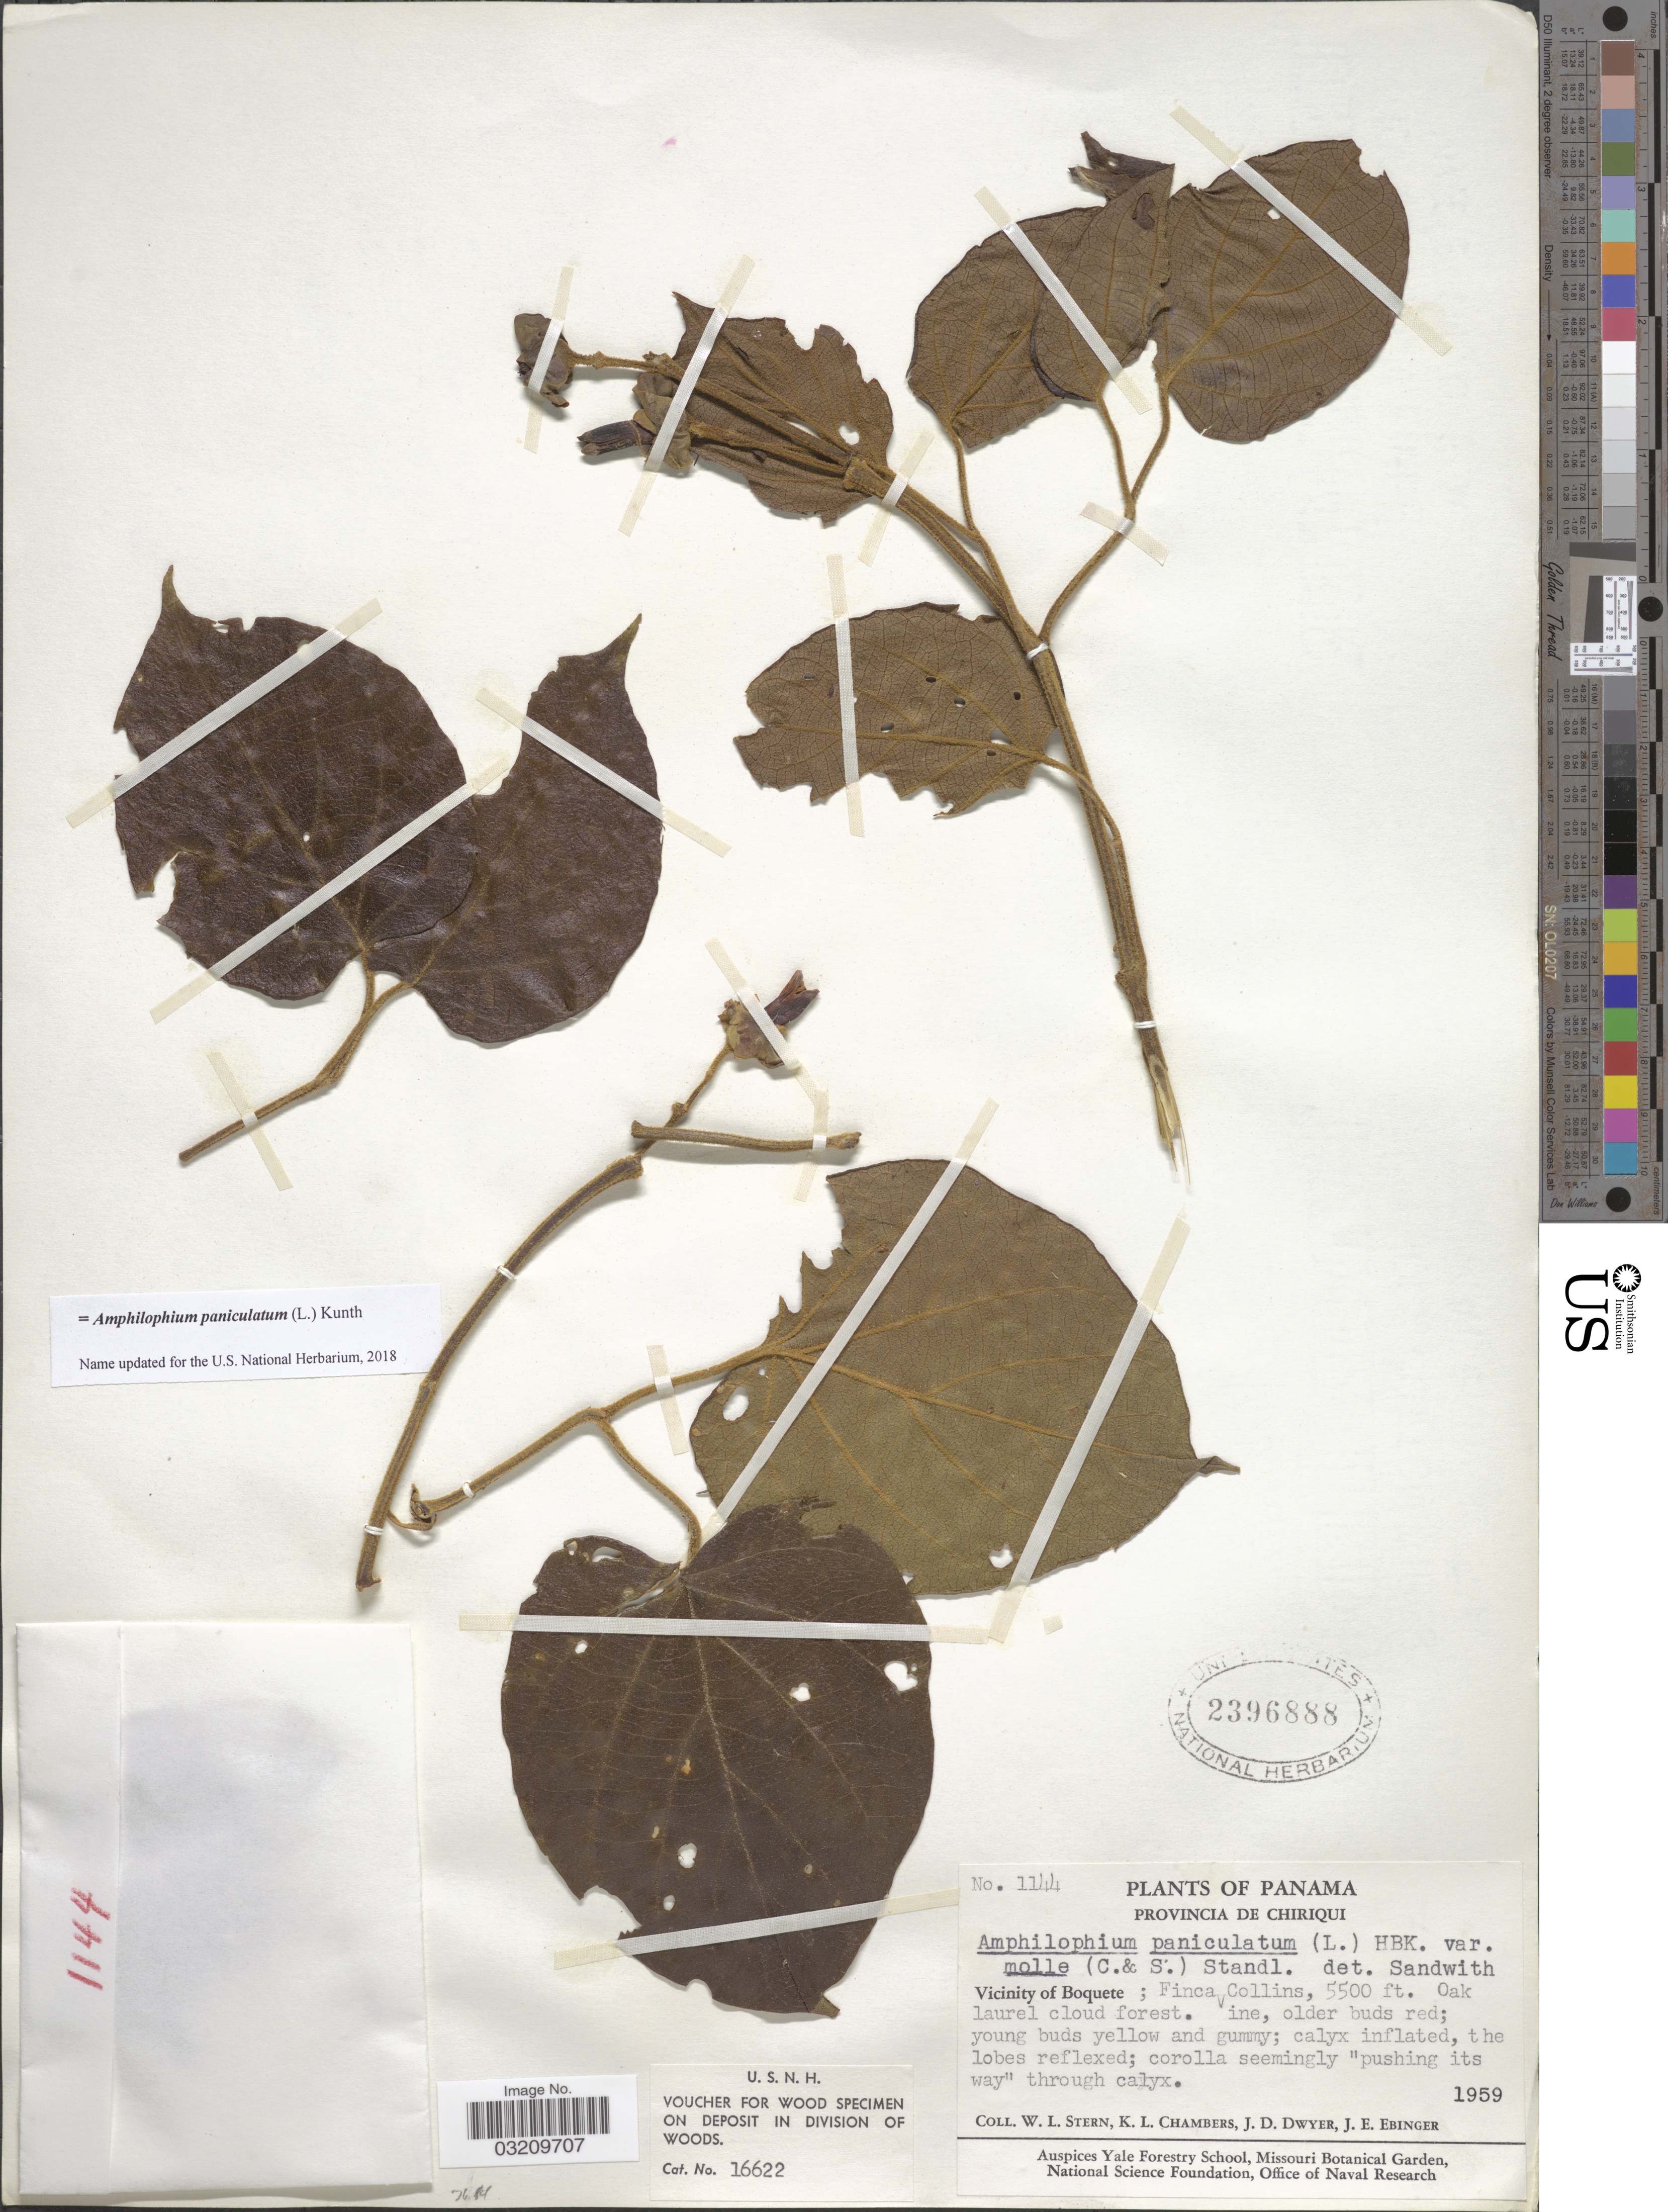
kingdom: Plantae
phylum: Tracheophyta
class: Magnoliopsida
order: Lamiales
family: Bignoniaceae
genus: Amphilophium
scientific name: Amphilophium paniculatum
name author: (L.) Kunth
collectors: W. L. Stern, K. Chambers, J. D. Dwyer & J. Ebinger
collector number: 1144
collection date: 1959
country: Panama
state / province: Chiriqui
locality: Vicinity of Boquete; Finca Collins. Oak laurel cloud forest.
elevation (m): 1676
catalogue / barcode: US 2396888